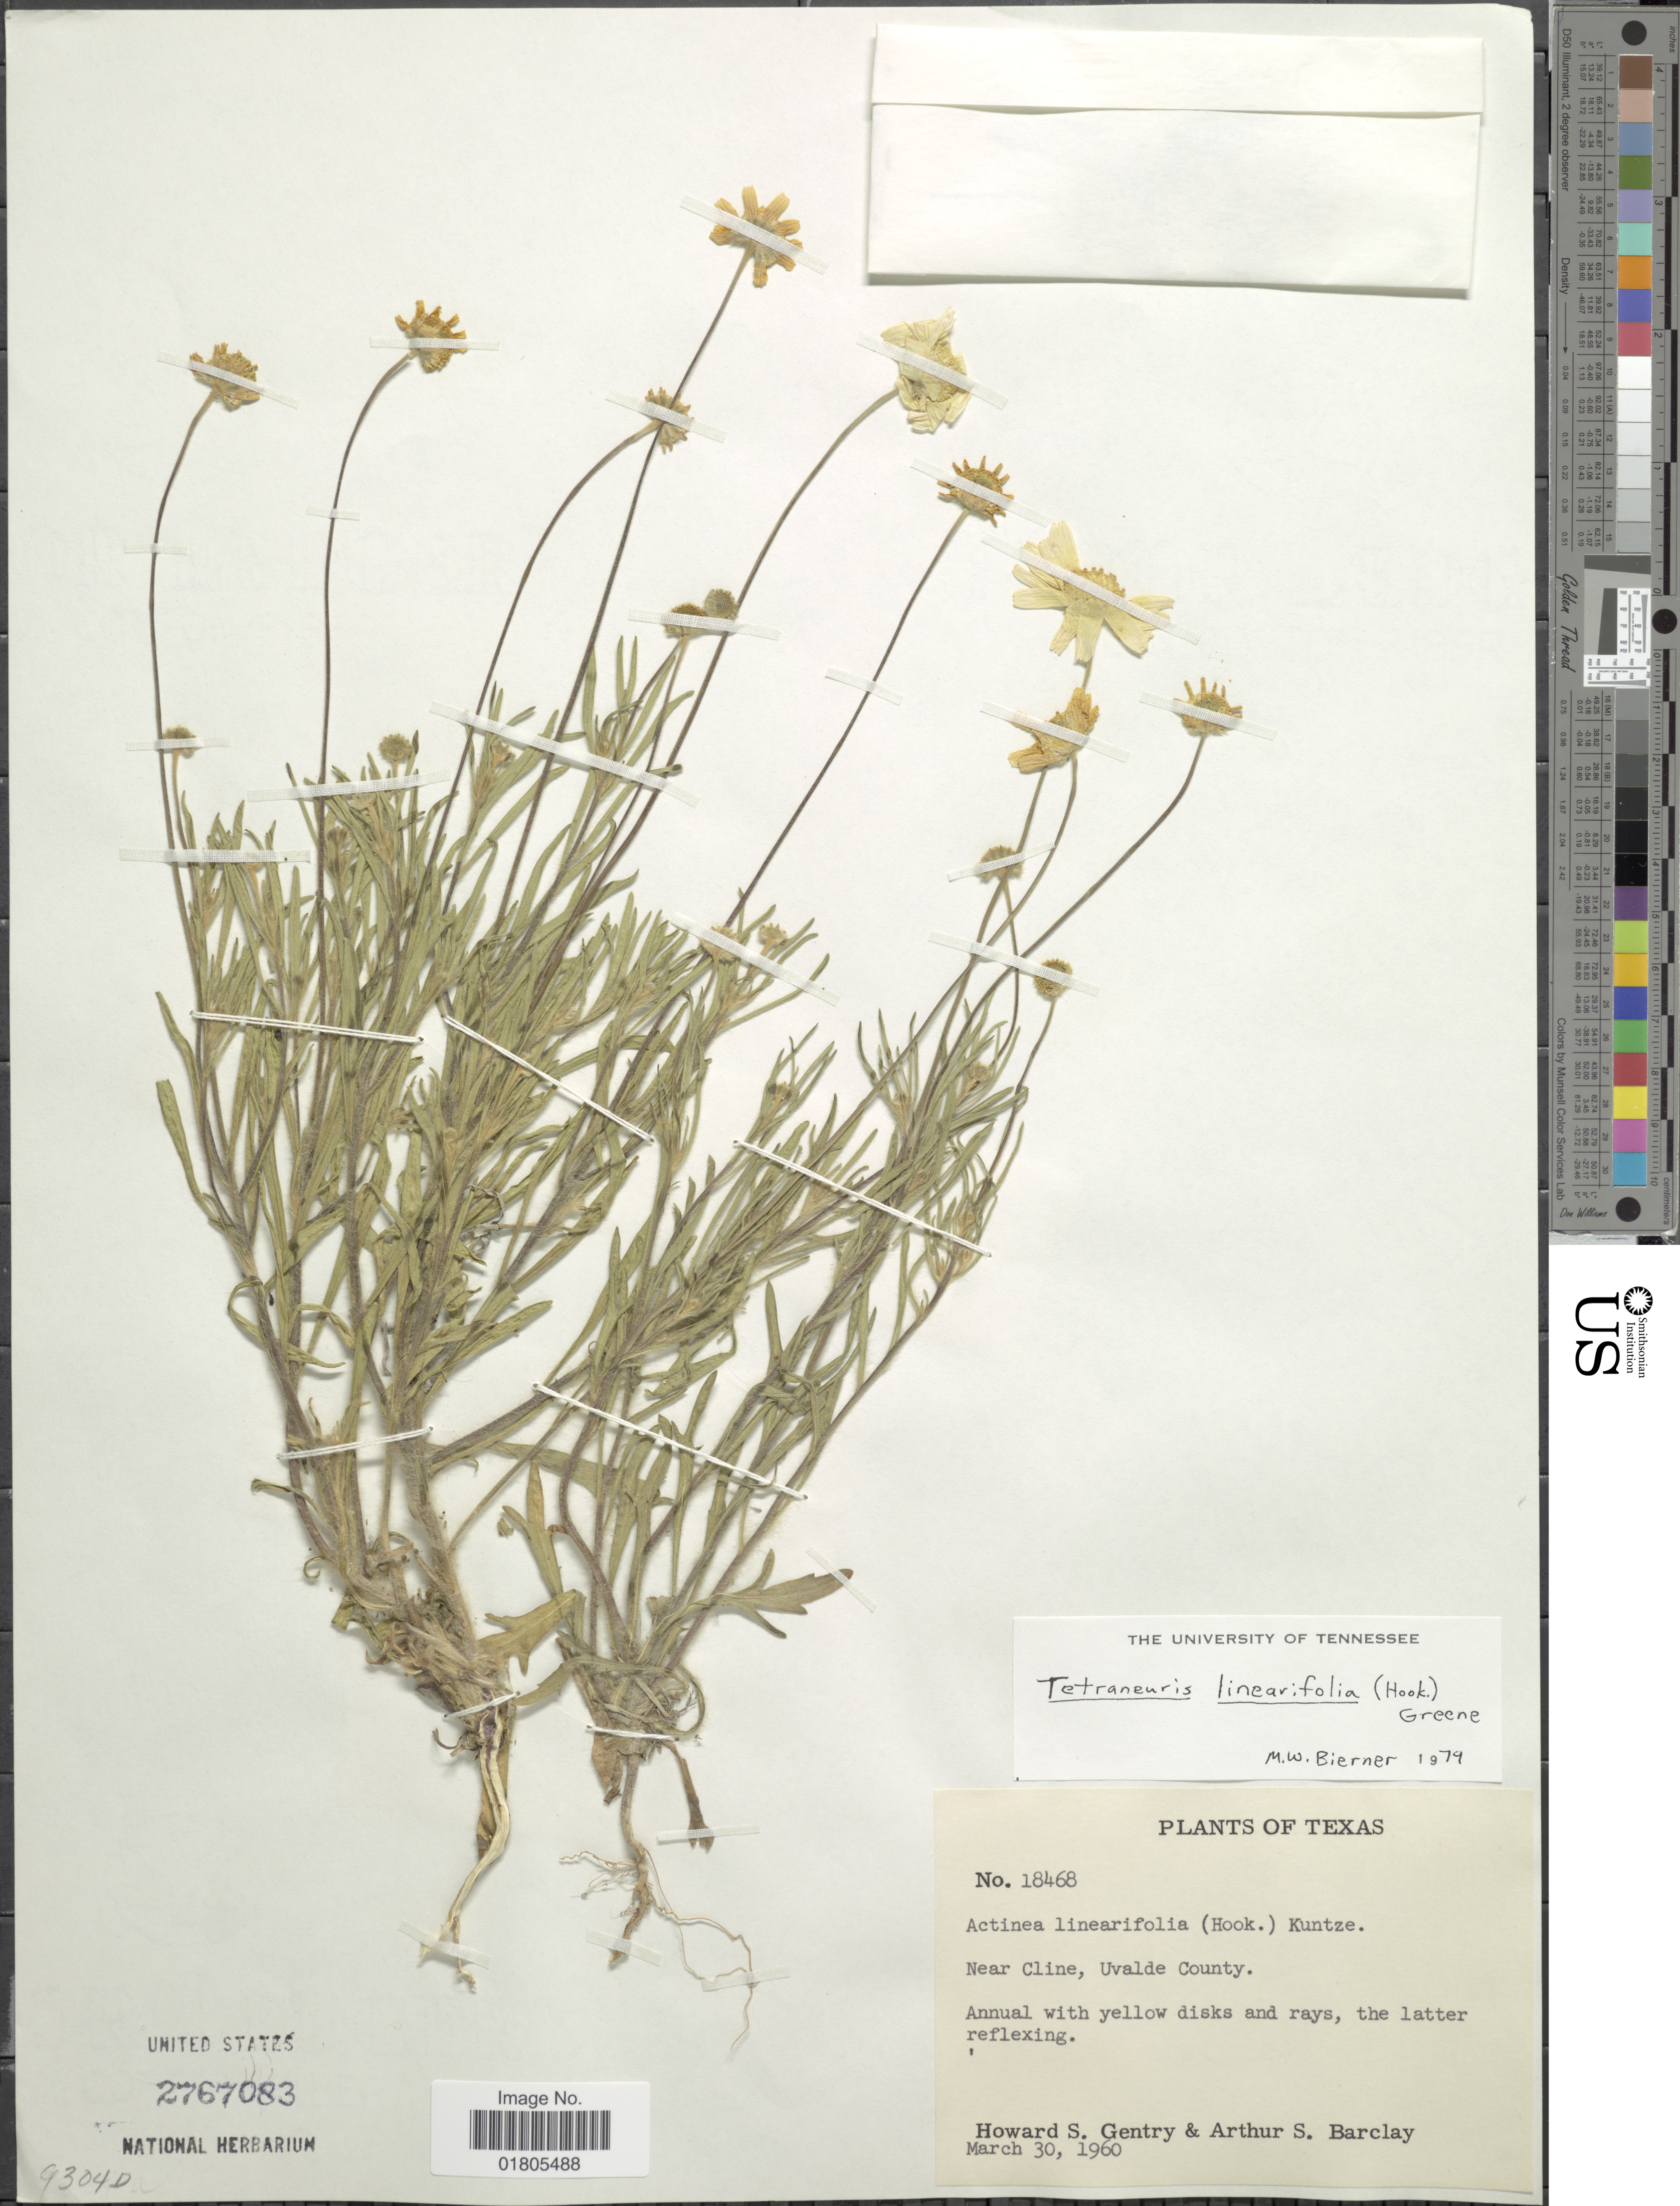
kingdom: Plantae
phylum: Tracheophyta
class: Magnoliopsida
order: Asterales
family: Asteraceae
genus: Actinea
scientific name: Actinea linearifolia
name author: (Hook.) Kuntze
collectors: H. S. Gentry & A. S. Barclay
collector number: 18468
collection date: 1960-03-30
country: United States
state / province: Texas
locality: Near Cline, Uvalde County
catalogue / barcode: US 2767083